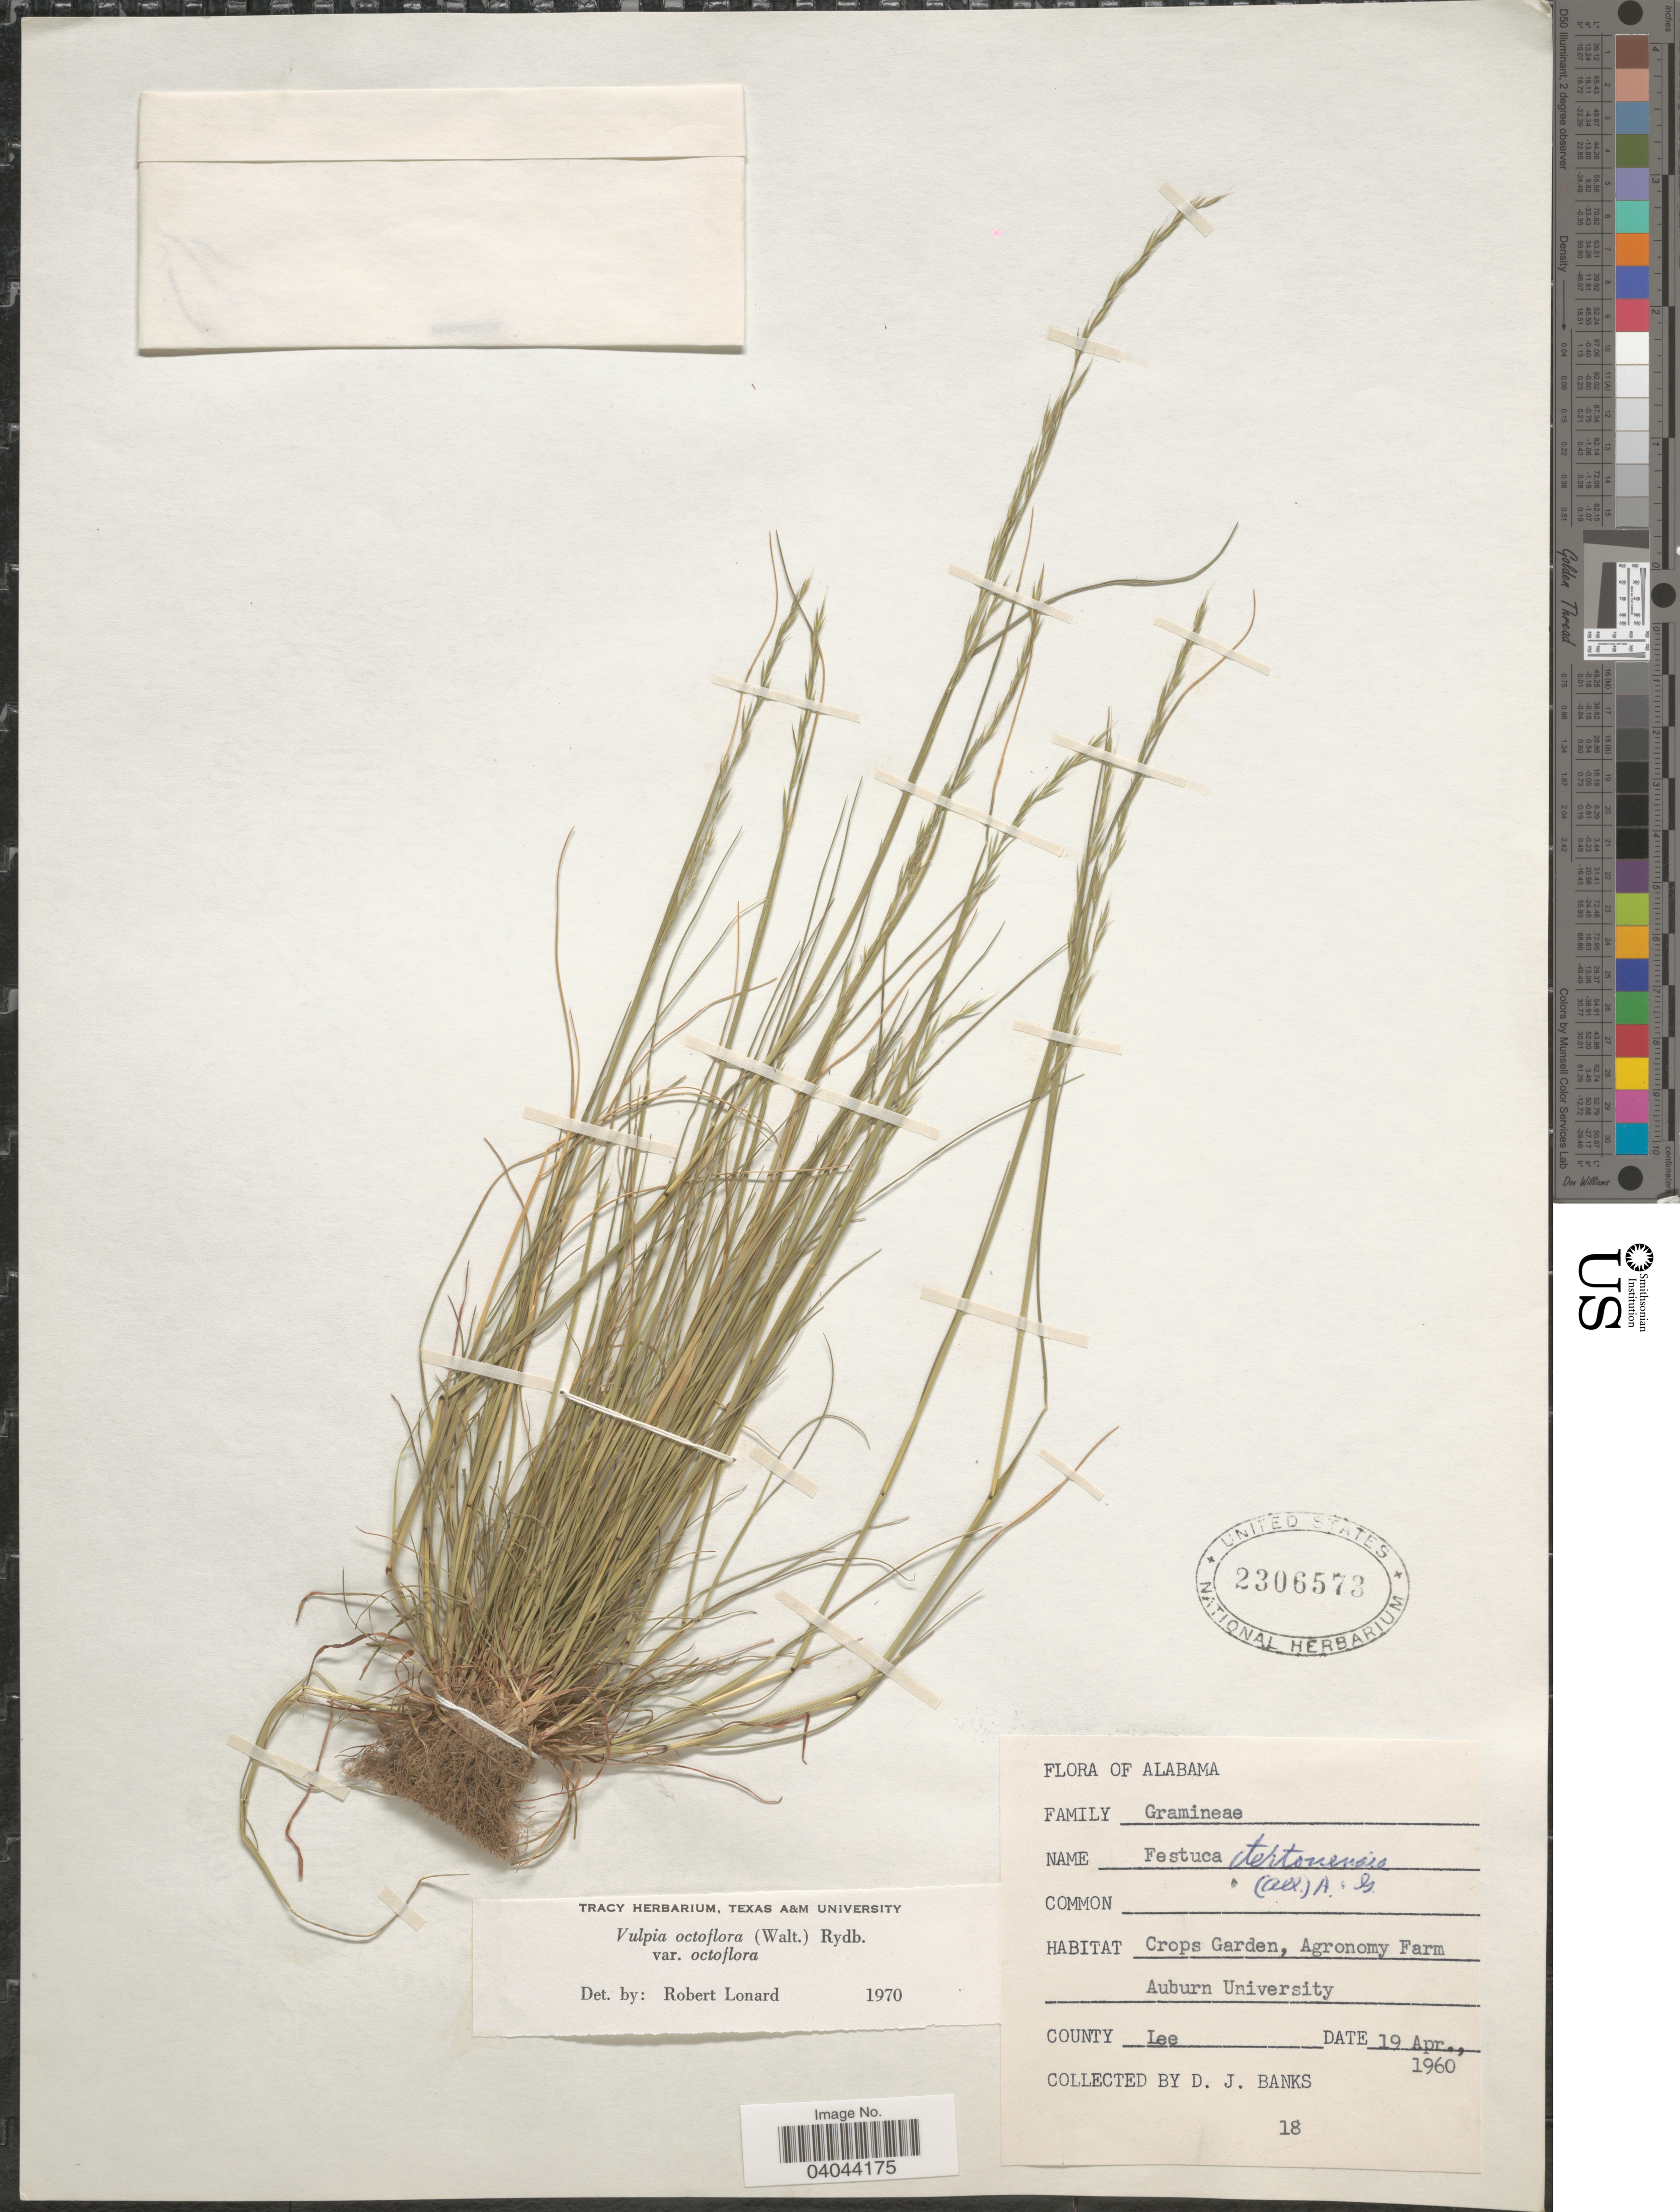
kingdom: Plantae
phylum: Tracheophyta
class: Liliopsida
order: Poales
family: Poaceae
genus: Festuca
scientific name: Festuca octoflora var. octoflora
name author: Walter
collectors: D. J. Banks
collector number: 18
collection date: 1960-04-19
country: United States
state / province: Alabama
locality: Crops Garden, Agronomy Farm. Auburn university. County Lee.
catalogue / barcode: US 2306573